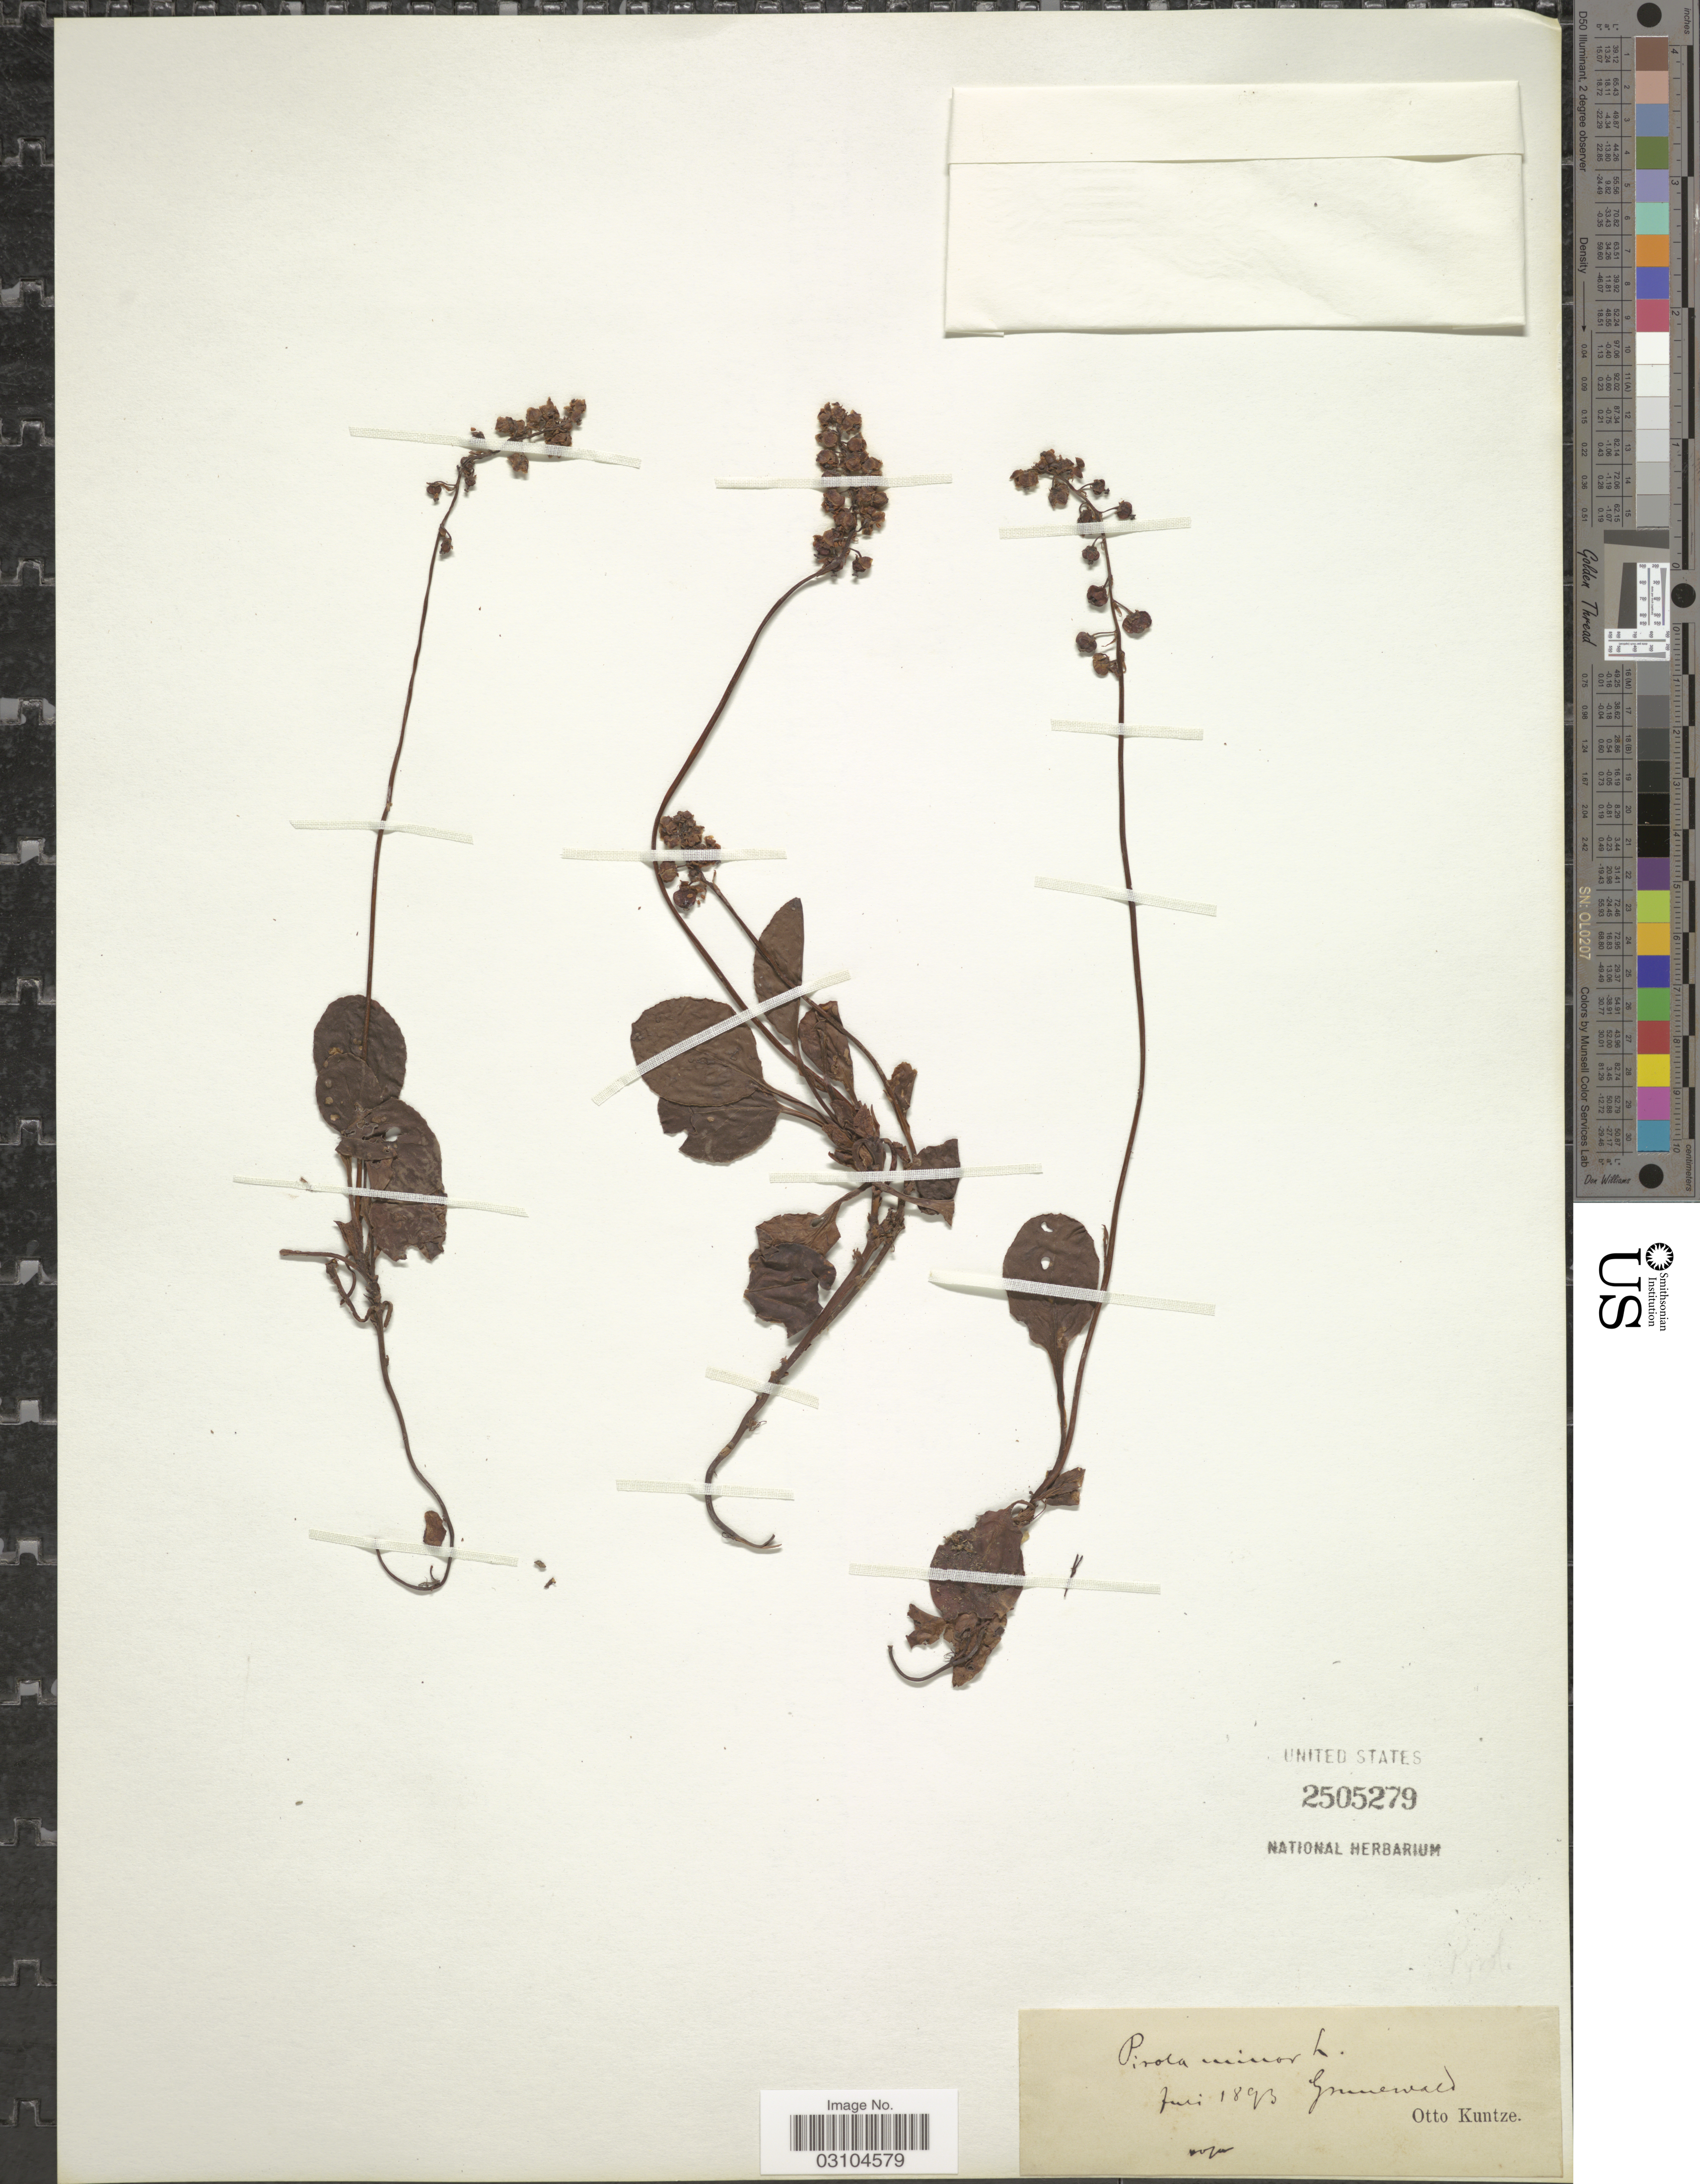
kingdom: Plantae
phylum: Tracheophyta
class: Magnoliopsida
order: Ericales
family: Ericaceae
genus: Pyrola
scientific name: Pyrola minor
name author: L.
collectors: C.E.O. Kuntze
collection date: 1893-07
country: Germany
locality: Grunewald.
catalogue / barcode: US 2505279